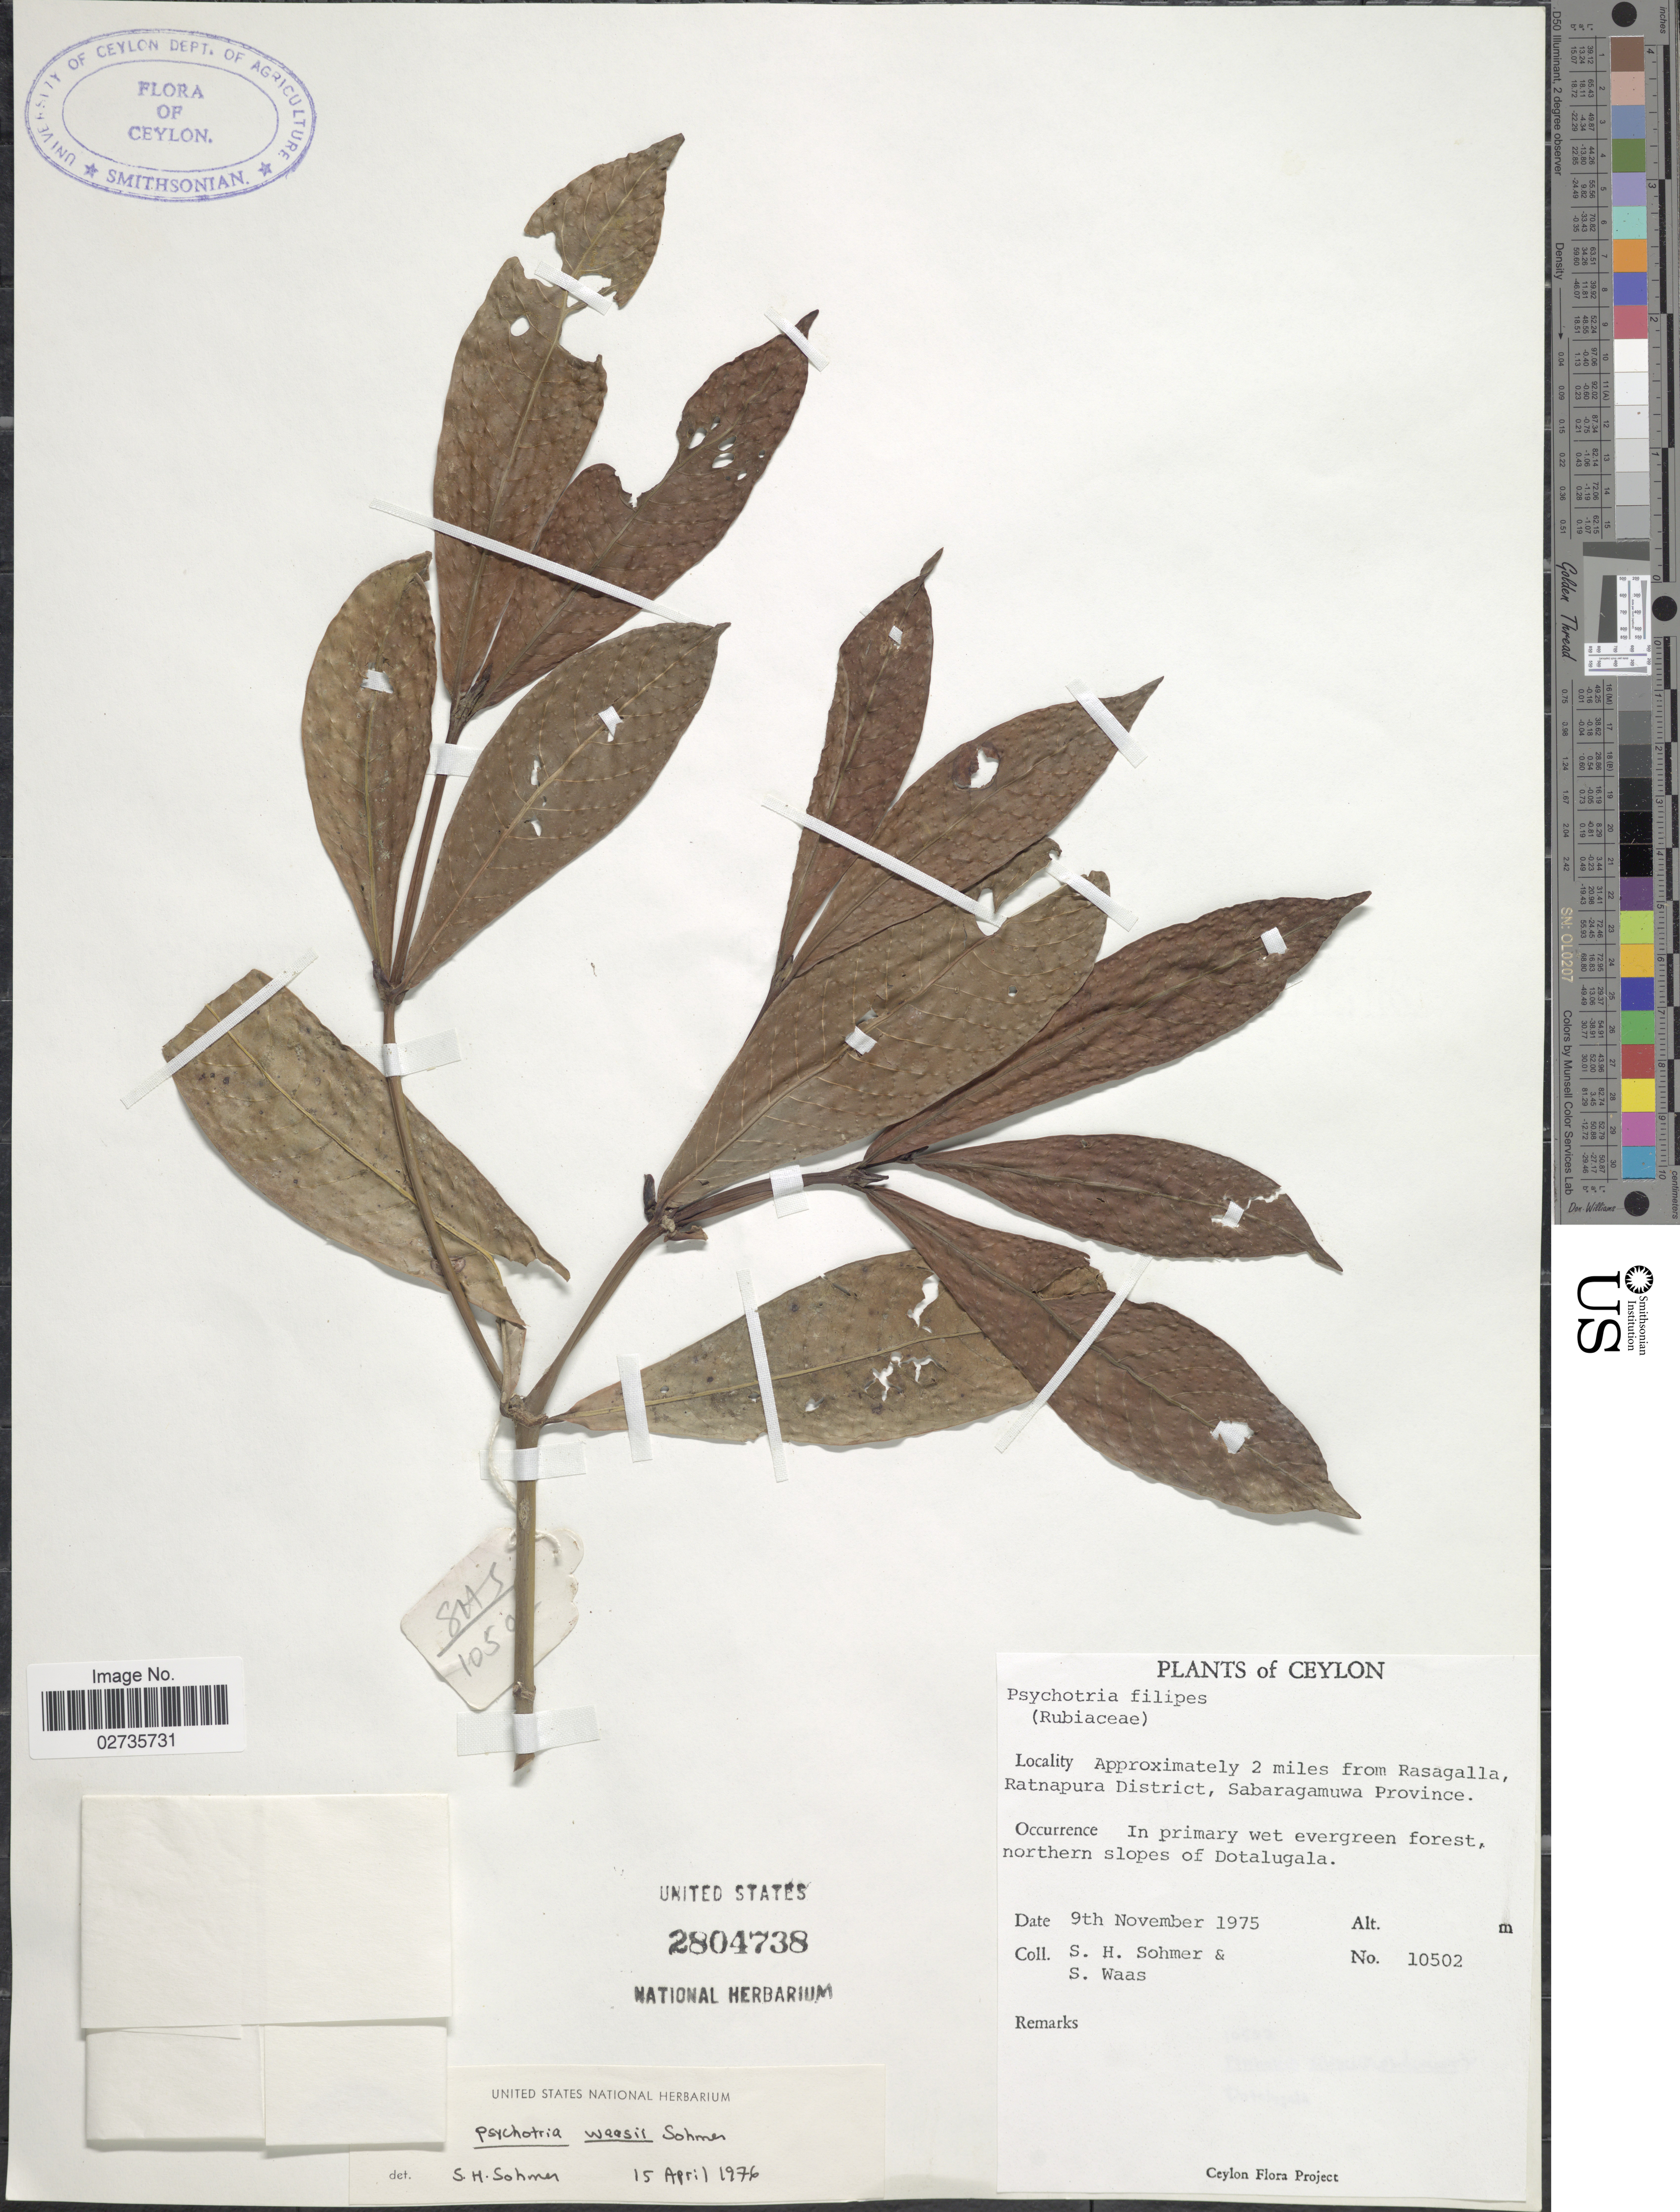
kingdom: Plantae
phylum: Tracheophyta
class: Magnoliopsida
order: Gentianales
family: Rubiaceae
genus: Psychotria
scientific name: Psychotria waasii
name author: Sohmer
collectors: S. H. Sohmer & S. Waas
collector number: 10502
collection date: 1975-11-09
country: Sri Lanka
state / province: Sabaragamuwa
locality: Ceylon, Approximately 2 miles from Rasagalla, Ratnapura District, In primary wet evergreen forest, northern slopes of Dotalugala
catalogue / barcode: US 2804738